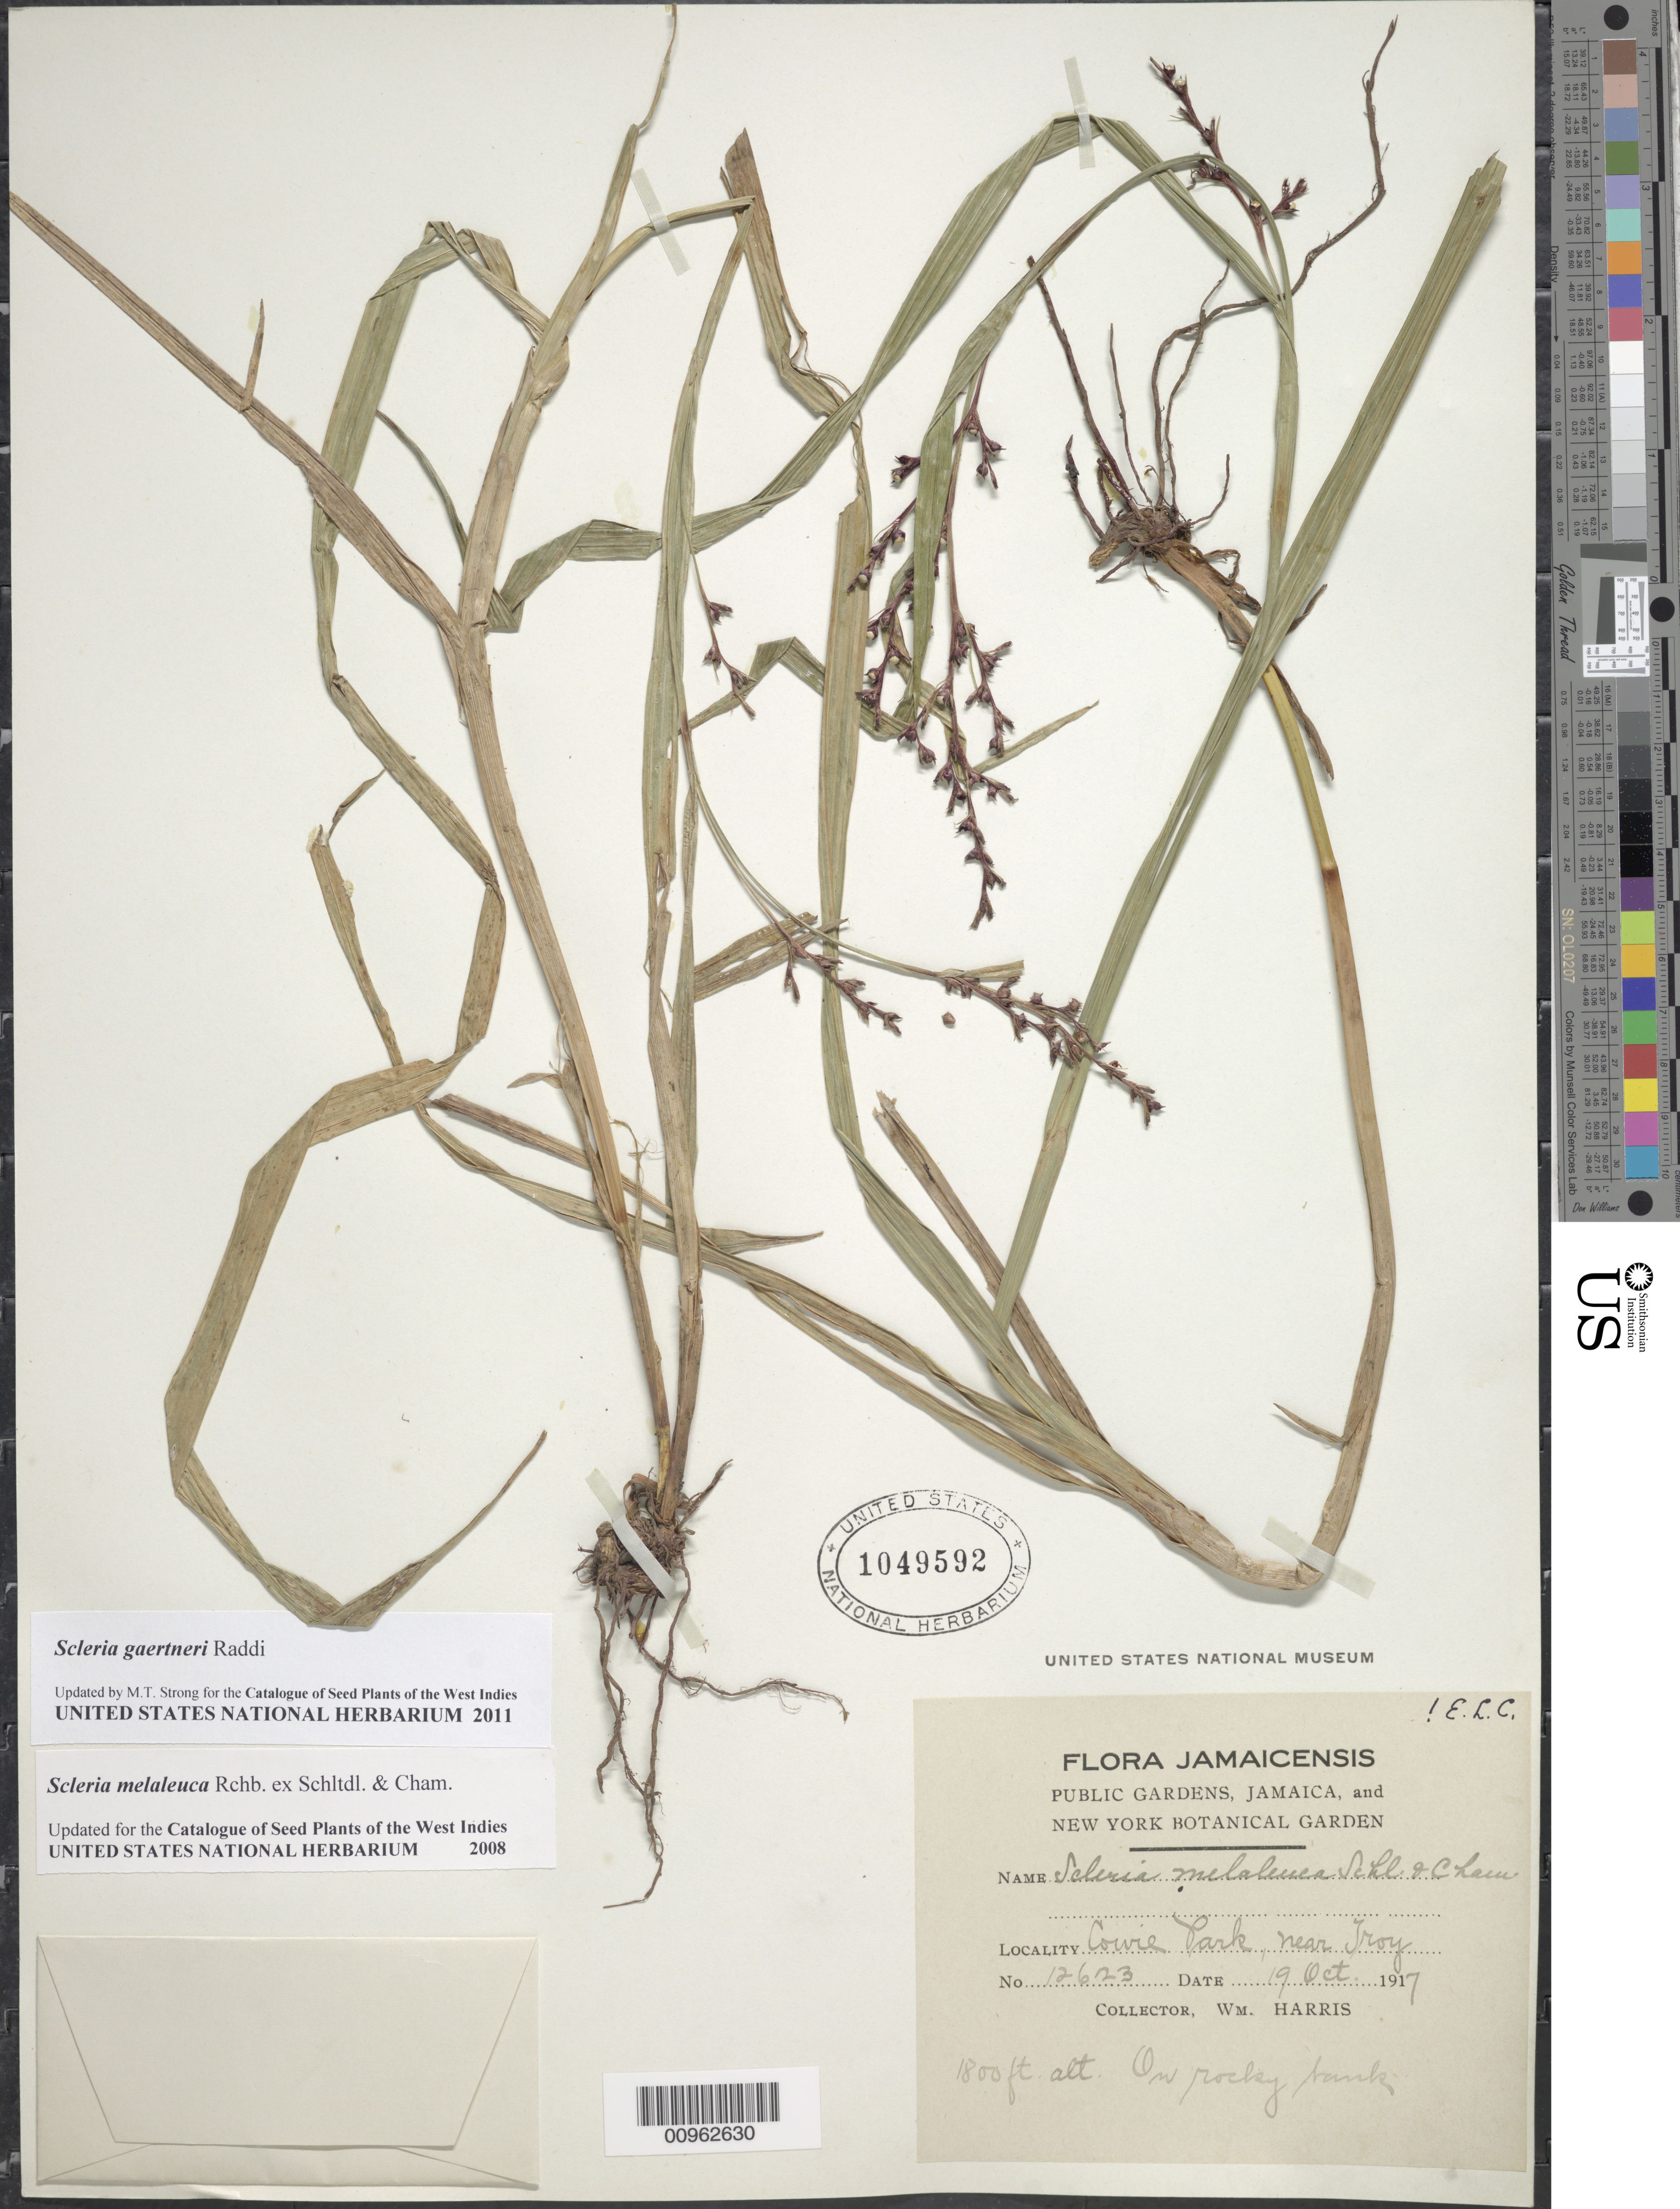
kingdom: Plantae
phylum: Tracheophyta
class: Liliopsida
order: Poales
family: Cyperaceae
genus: Scleria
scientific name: Scleria gaertneri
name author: Raddi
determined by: Strong, M. T., (US), Smithsonian Institution - National Museum of Natural History (UNITED STATES)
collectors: W. H. Harris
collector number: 12623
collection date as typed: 19 Oct 1917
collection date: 1917-10-19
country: Jamaica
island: Jamaica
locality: Corvie Park, near Troy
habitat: On rocky bank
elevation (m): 549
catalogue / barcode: US 1049592